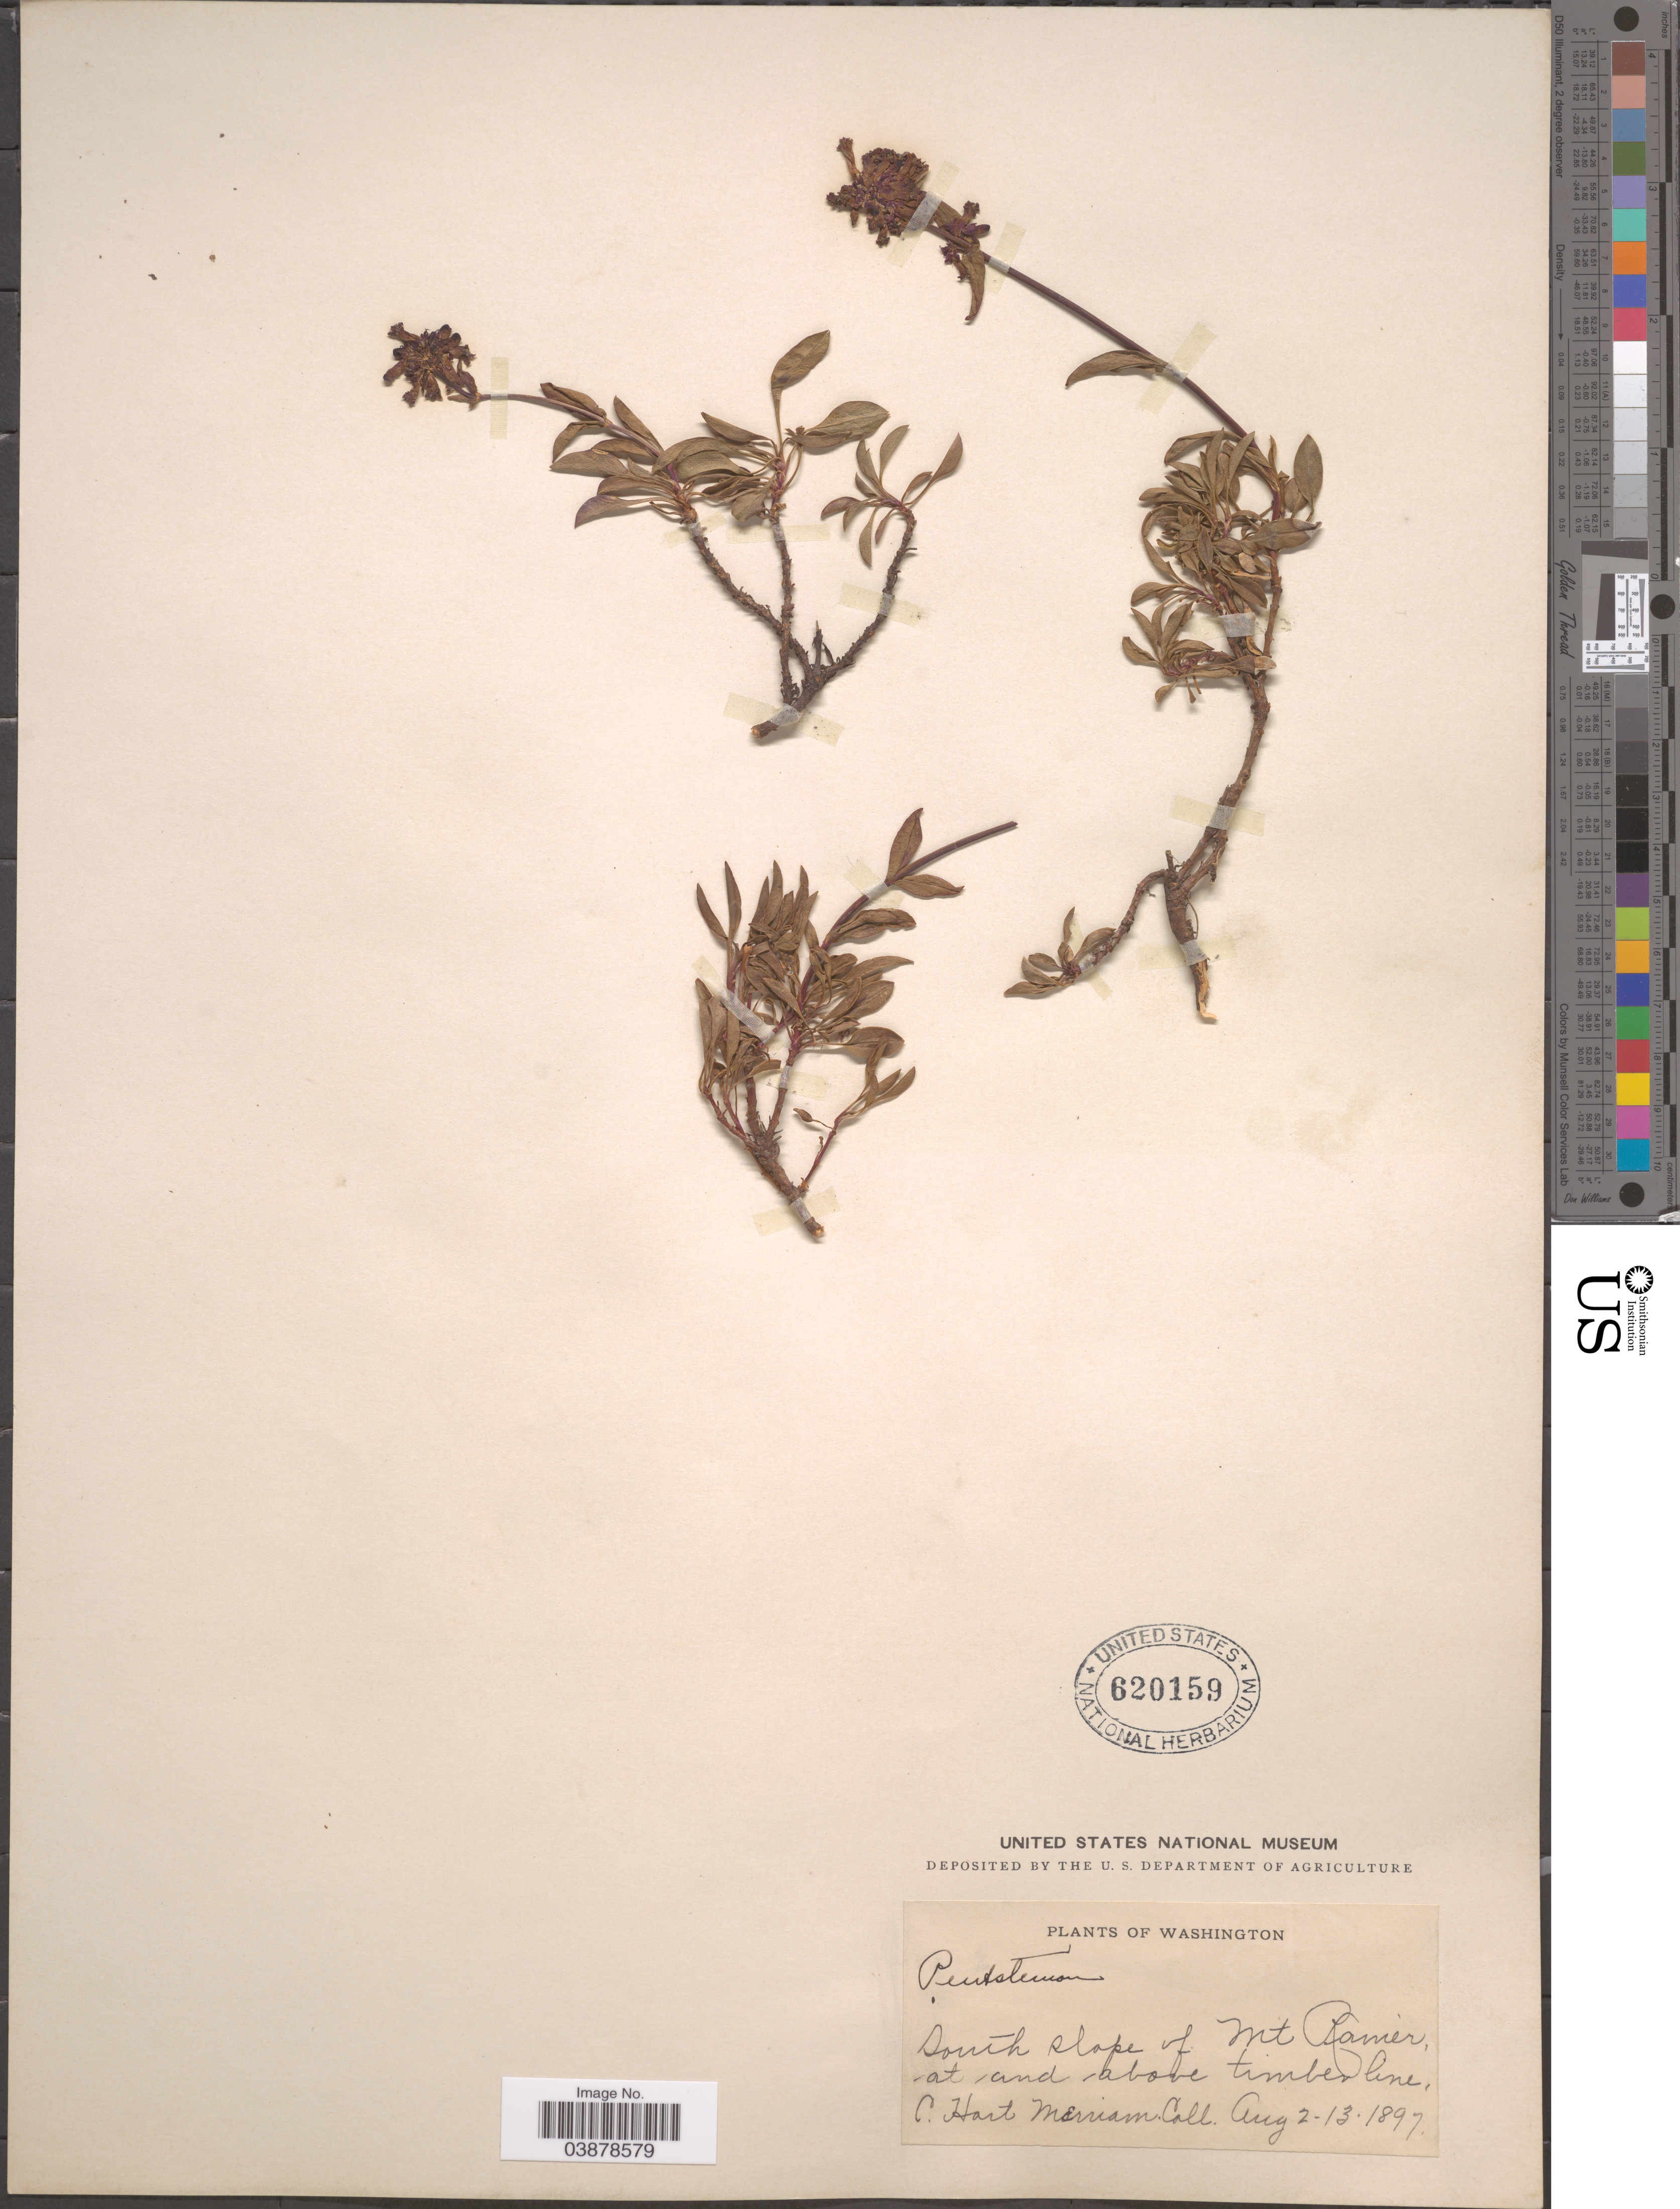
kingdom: Plantae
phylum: Tracheophyta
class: Magnoliopsida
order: Lamiales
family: Plantaginaceae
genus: Penstemon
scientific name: Penstemon tolmiei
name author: Hook.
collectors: C. Merriam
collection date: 1897-08-02/1897-08-13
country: United States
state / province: Washington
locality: South slope of Mt Rainier, at and above timberline.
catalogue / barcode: US 620159